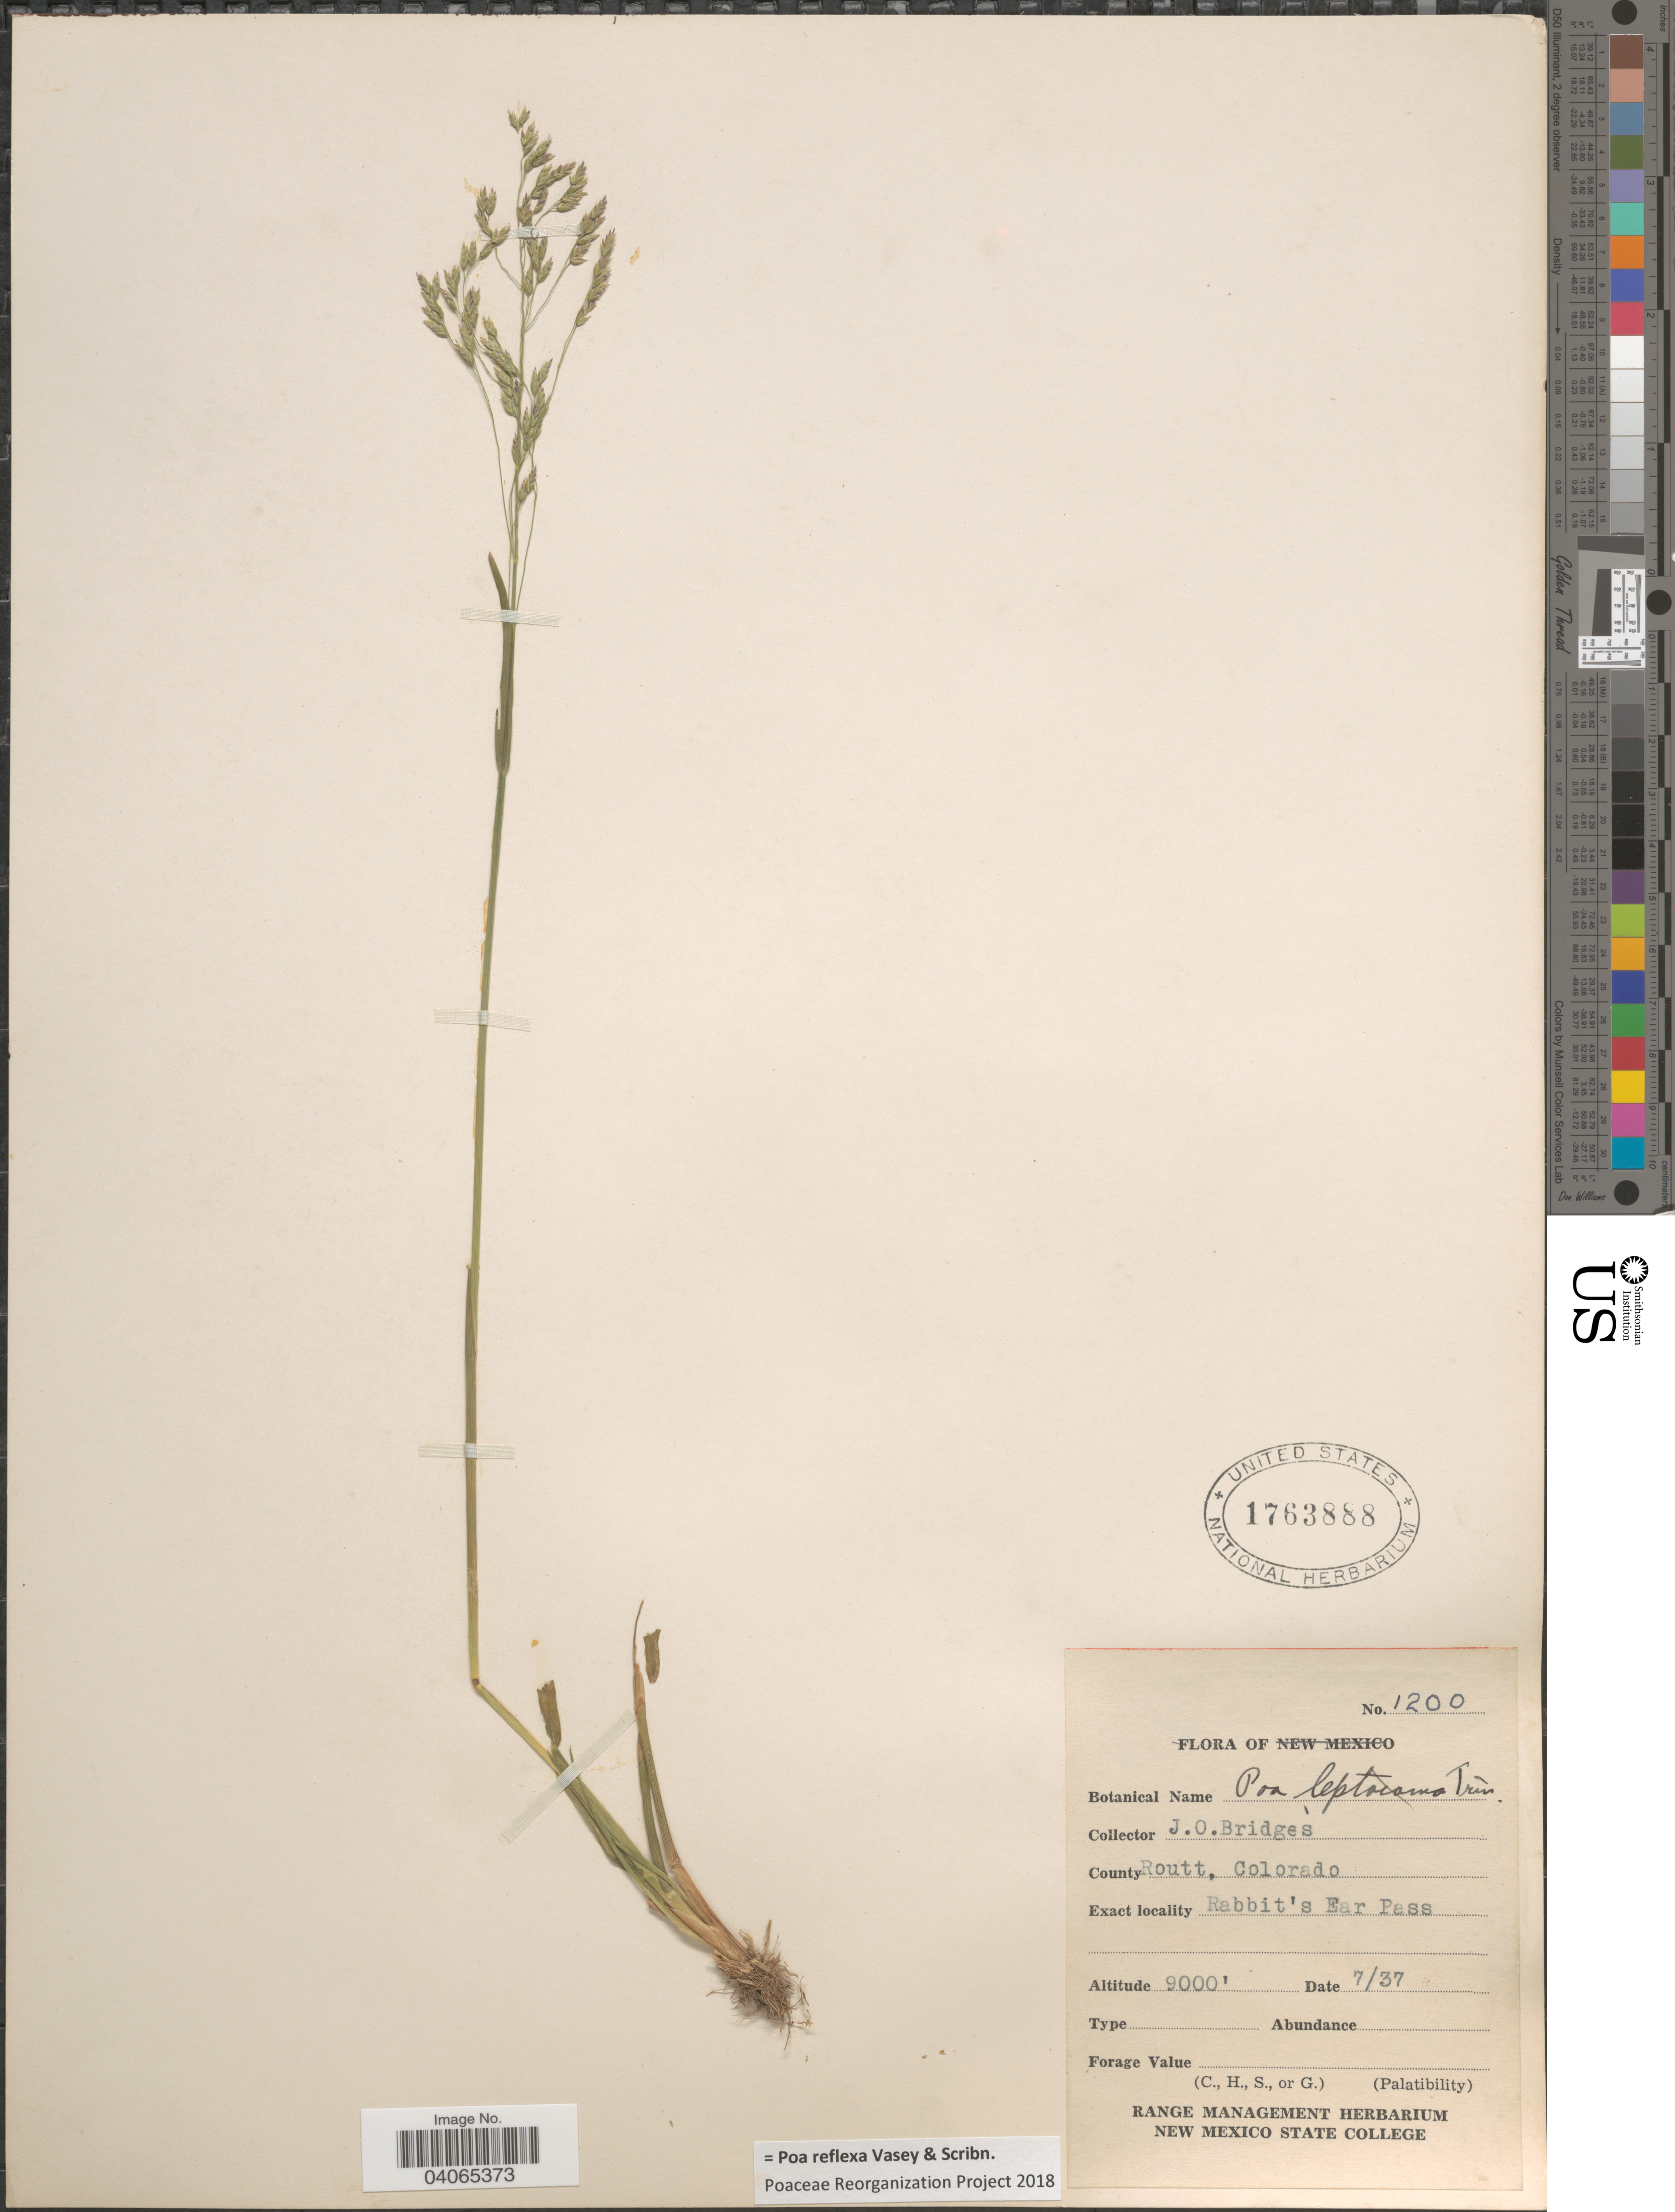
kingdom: Plantae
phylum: Tracheophyta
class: Liliopsida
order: Poales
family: Poaceae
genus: Poa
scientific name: Poa reflexa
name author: Vasey & Scribn.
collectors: J. Bridges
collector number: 1200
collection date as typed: Transcribed d/m/y: /7/37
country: United States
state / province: Colorado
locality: Routt. Rabbit's Ear Pass.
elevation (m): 2743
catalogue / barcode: US 1763888